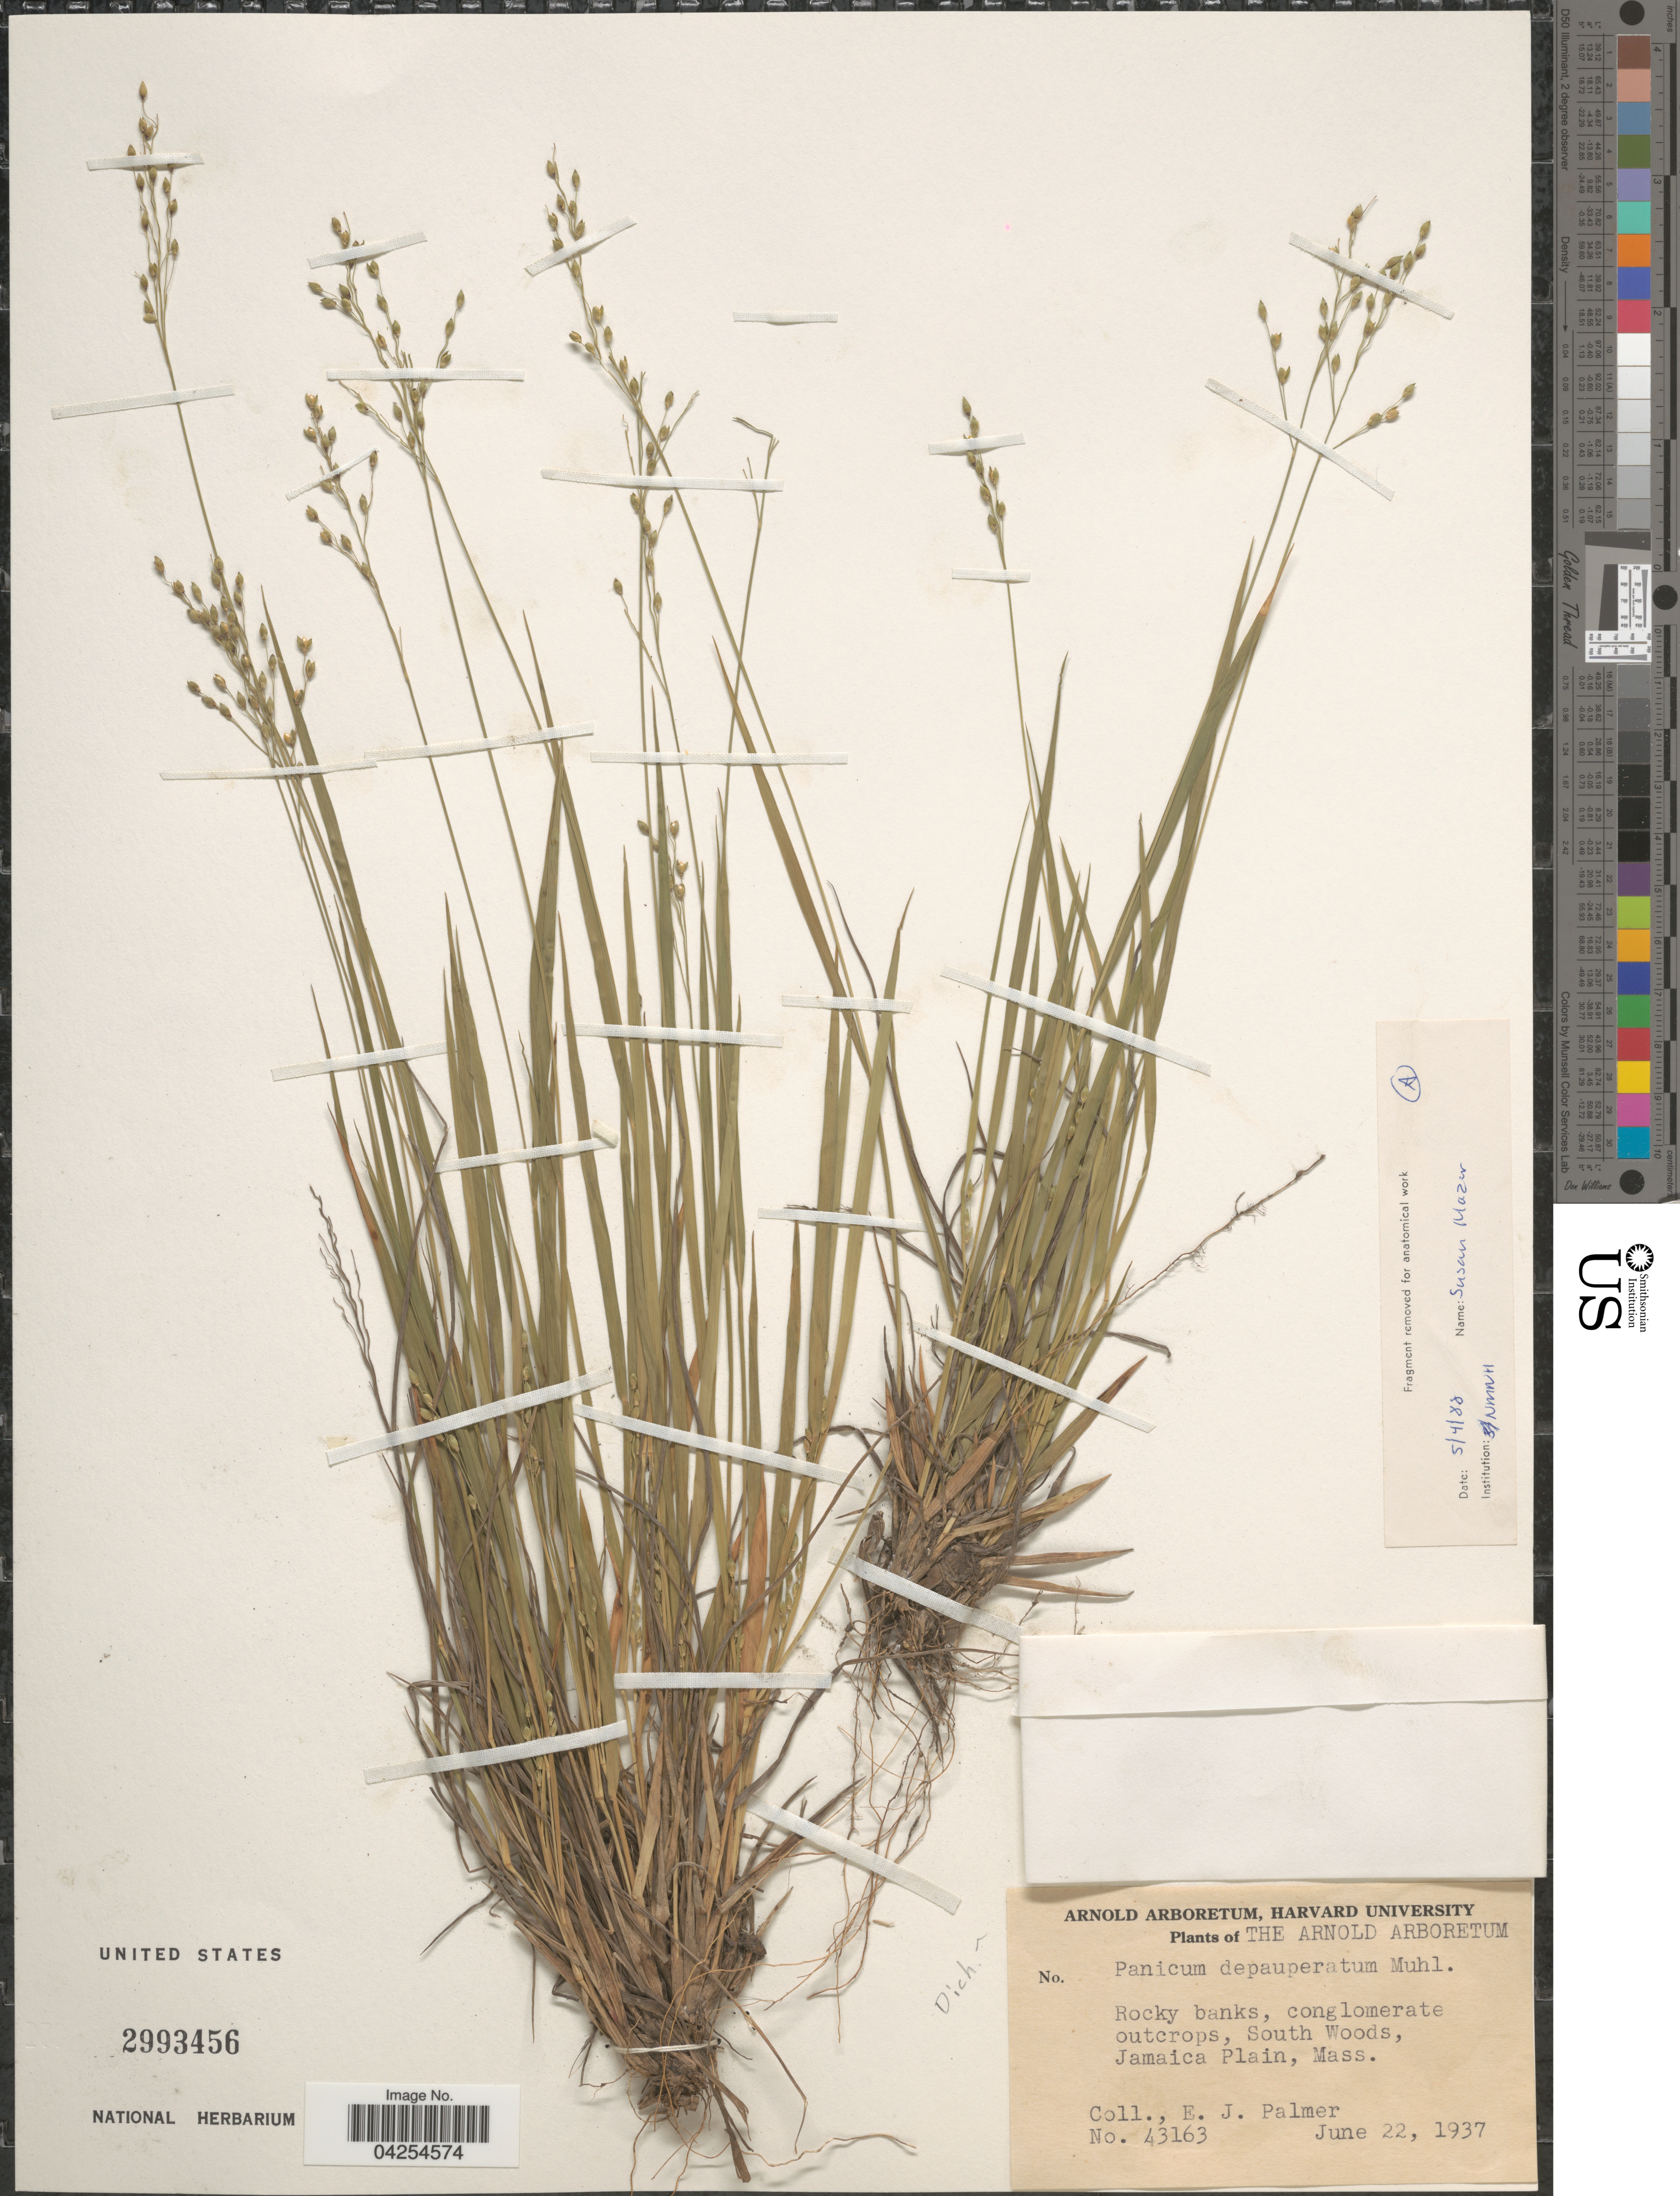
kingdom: Plantae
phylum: Tracheophyta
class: Liliopsida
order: Poales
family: Poaceae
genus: Dichanthelium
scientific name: Dichanthelium depauperatum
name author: (Muhl.) Gould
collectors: E. J. Palmer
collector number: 43163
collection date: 1937-06-22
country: United States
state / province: Massachusetts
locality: South Woods, Jamaica Plain.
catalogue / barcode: US 2993456